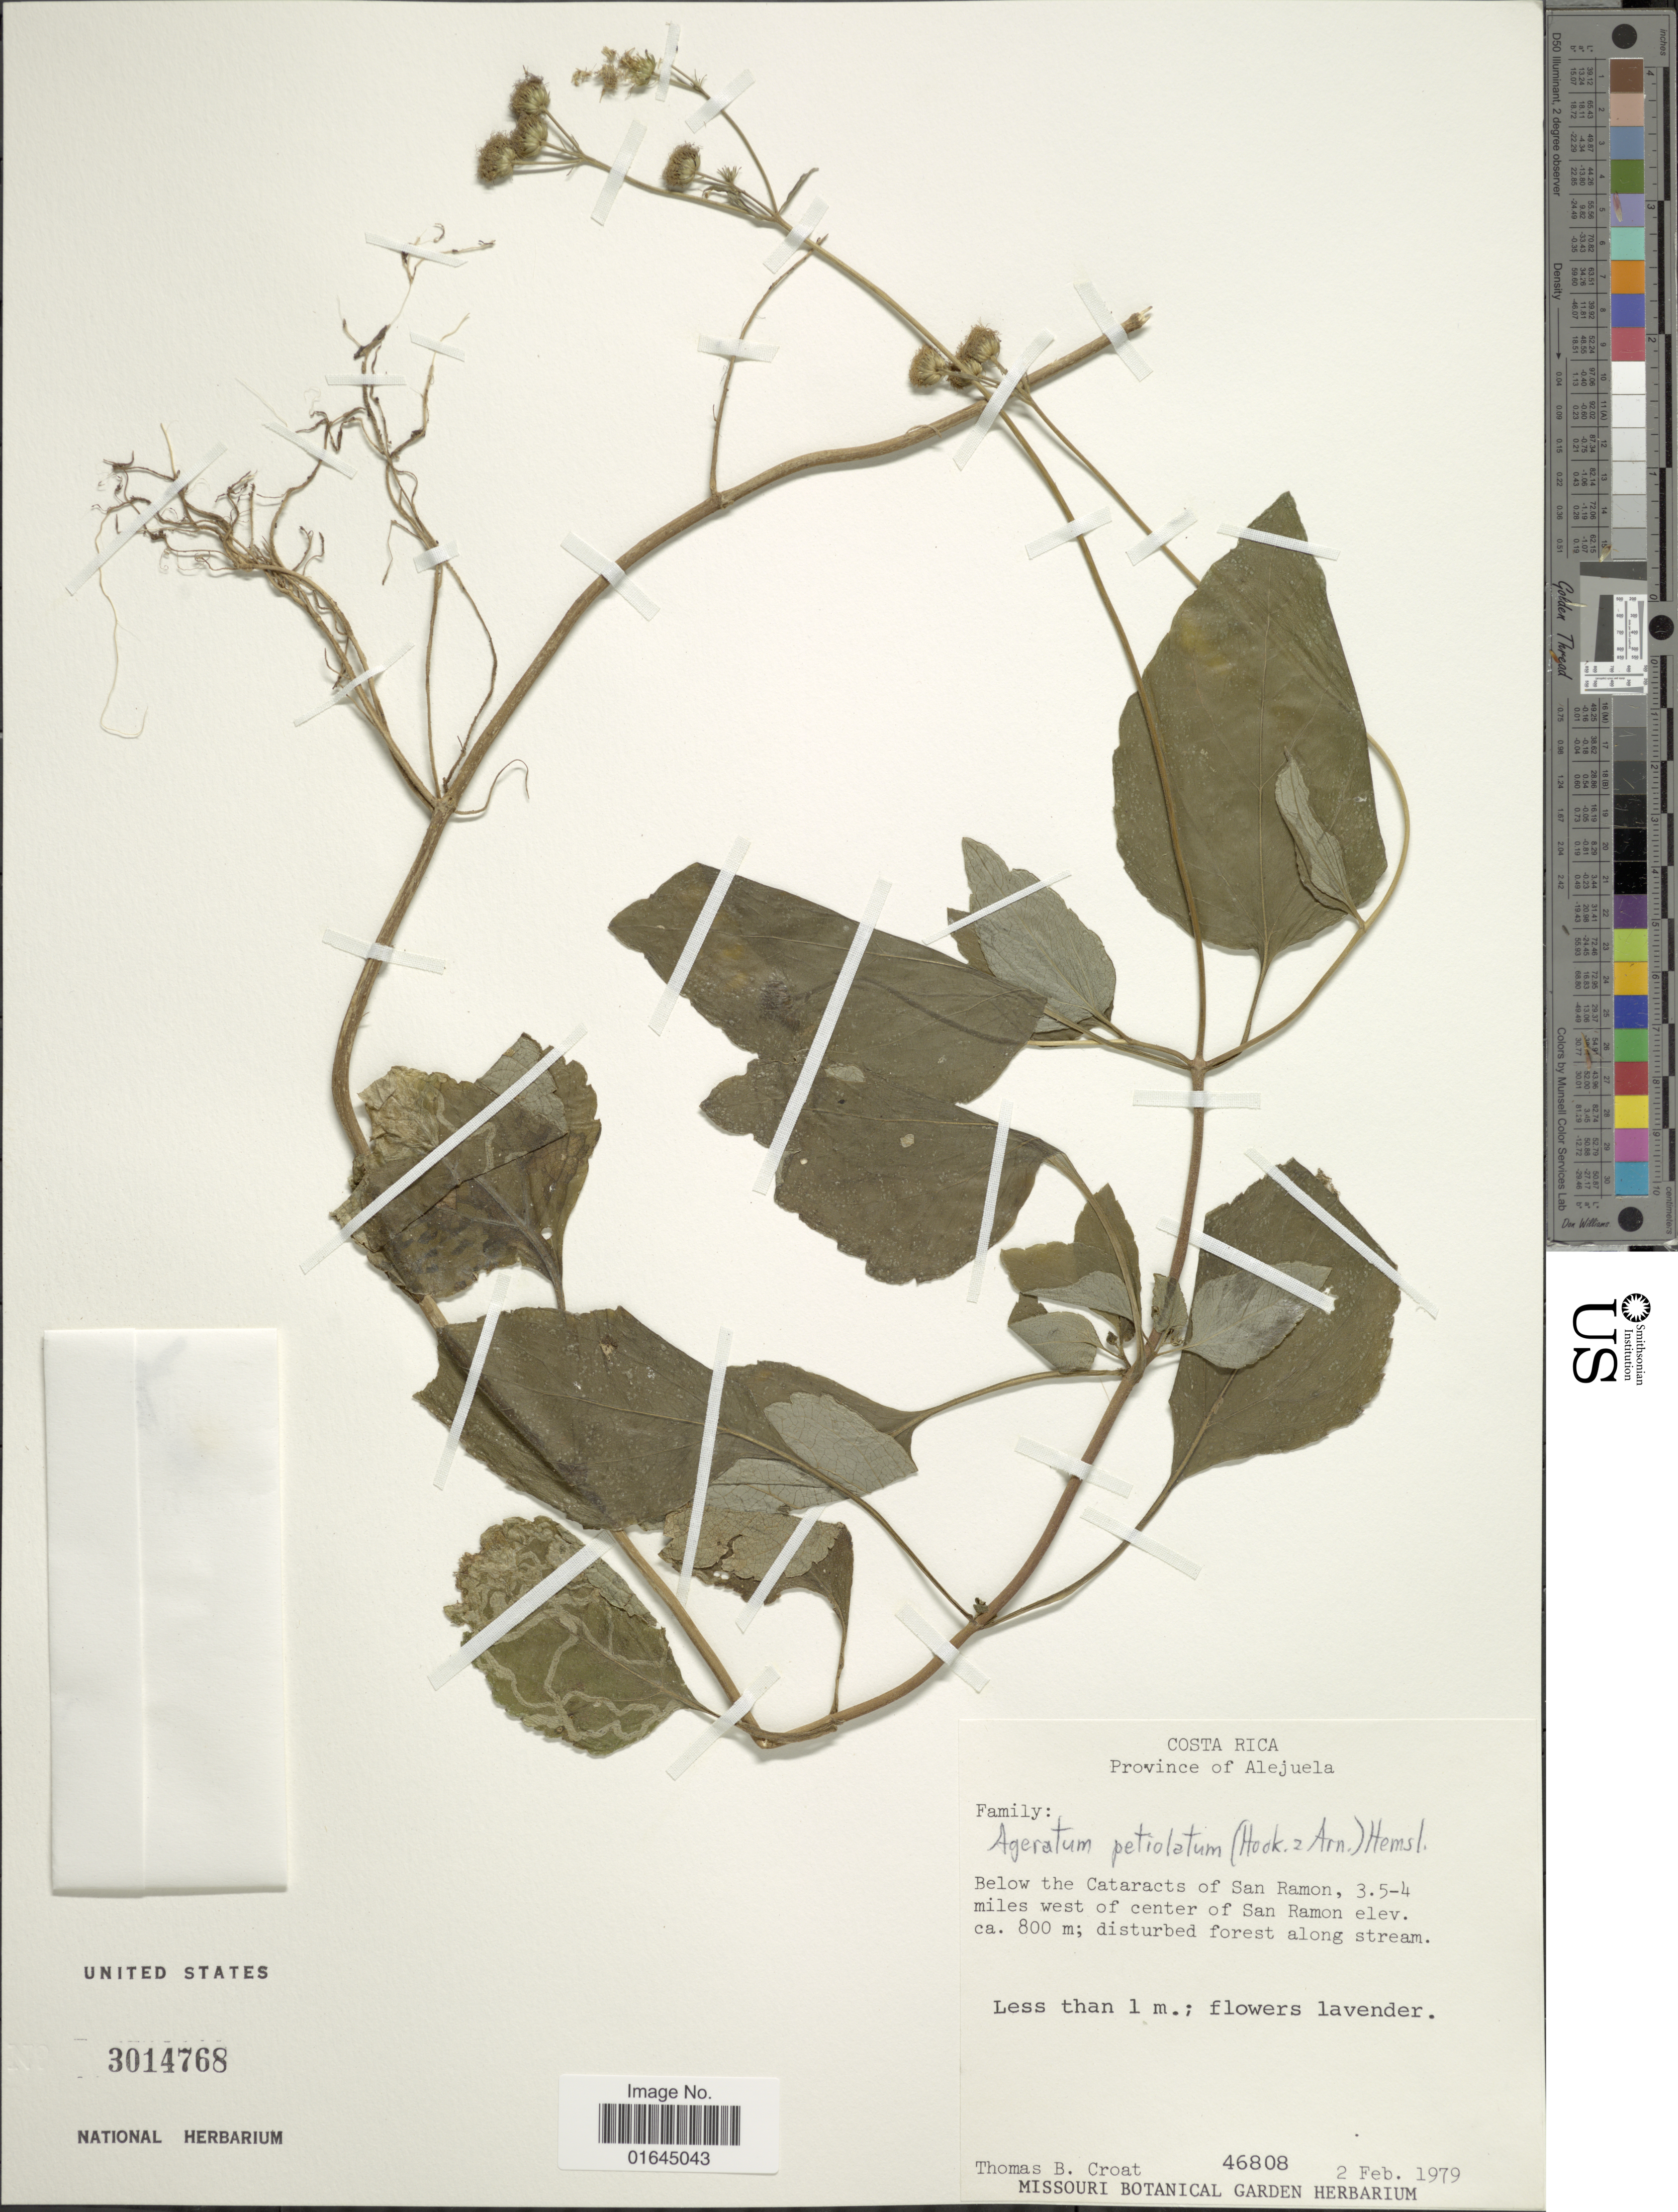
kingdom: Plantae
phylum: Tracheophyta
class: Magnoliopsida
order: Asterales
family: Asteraceae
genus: Ageratum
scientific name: Ageratum petiolatum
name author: (Hook. & Arn.) Hemsl.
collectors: T. B. Croat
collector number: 46808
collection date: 1979-02-02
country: Costa Rica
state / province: Alajuela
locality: Below the Cataracts of San Ramon, 3.5-4 miles west of center of San Ramon.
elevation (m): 800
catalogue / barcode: US 3014768